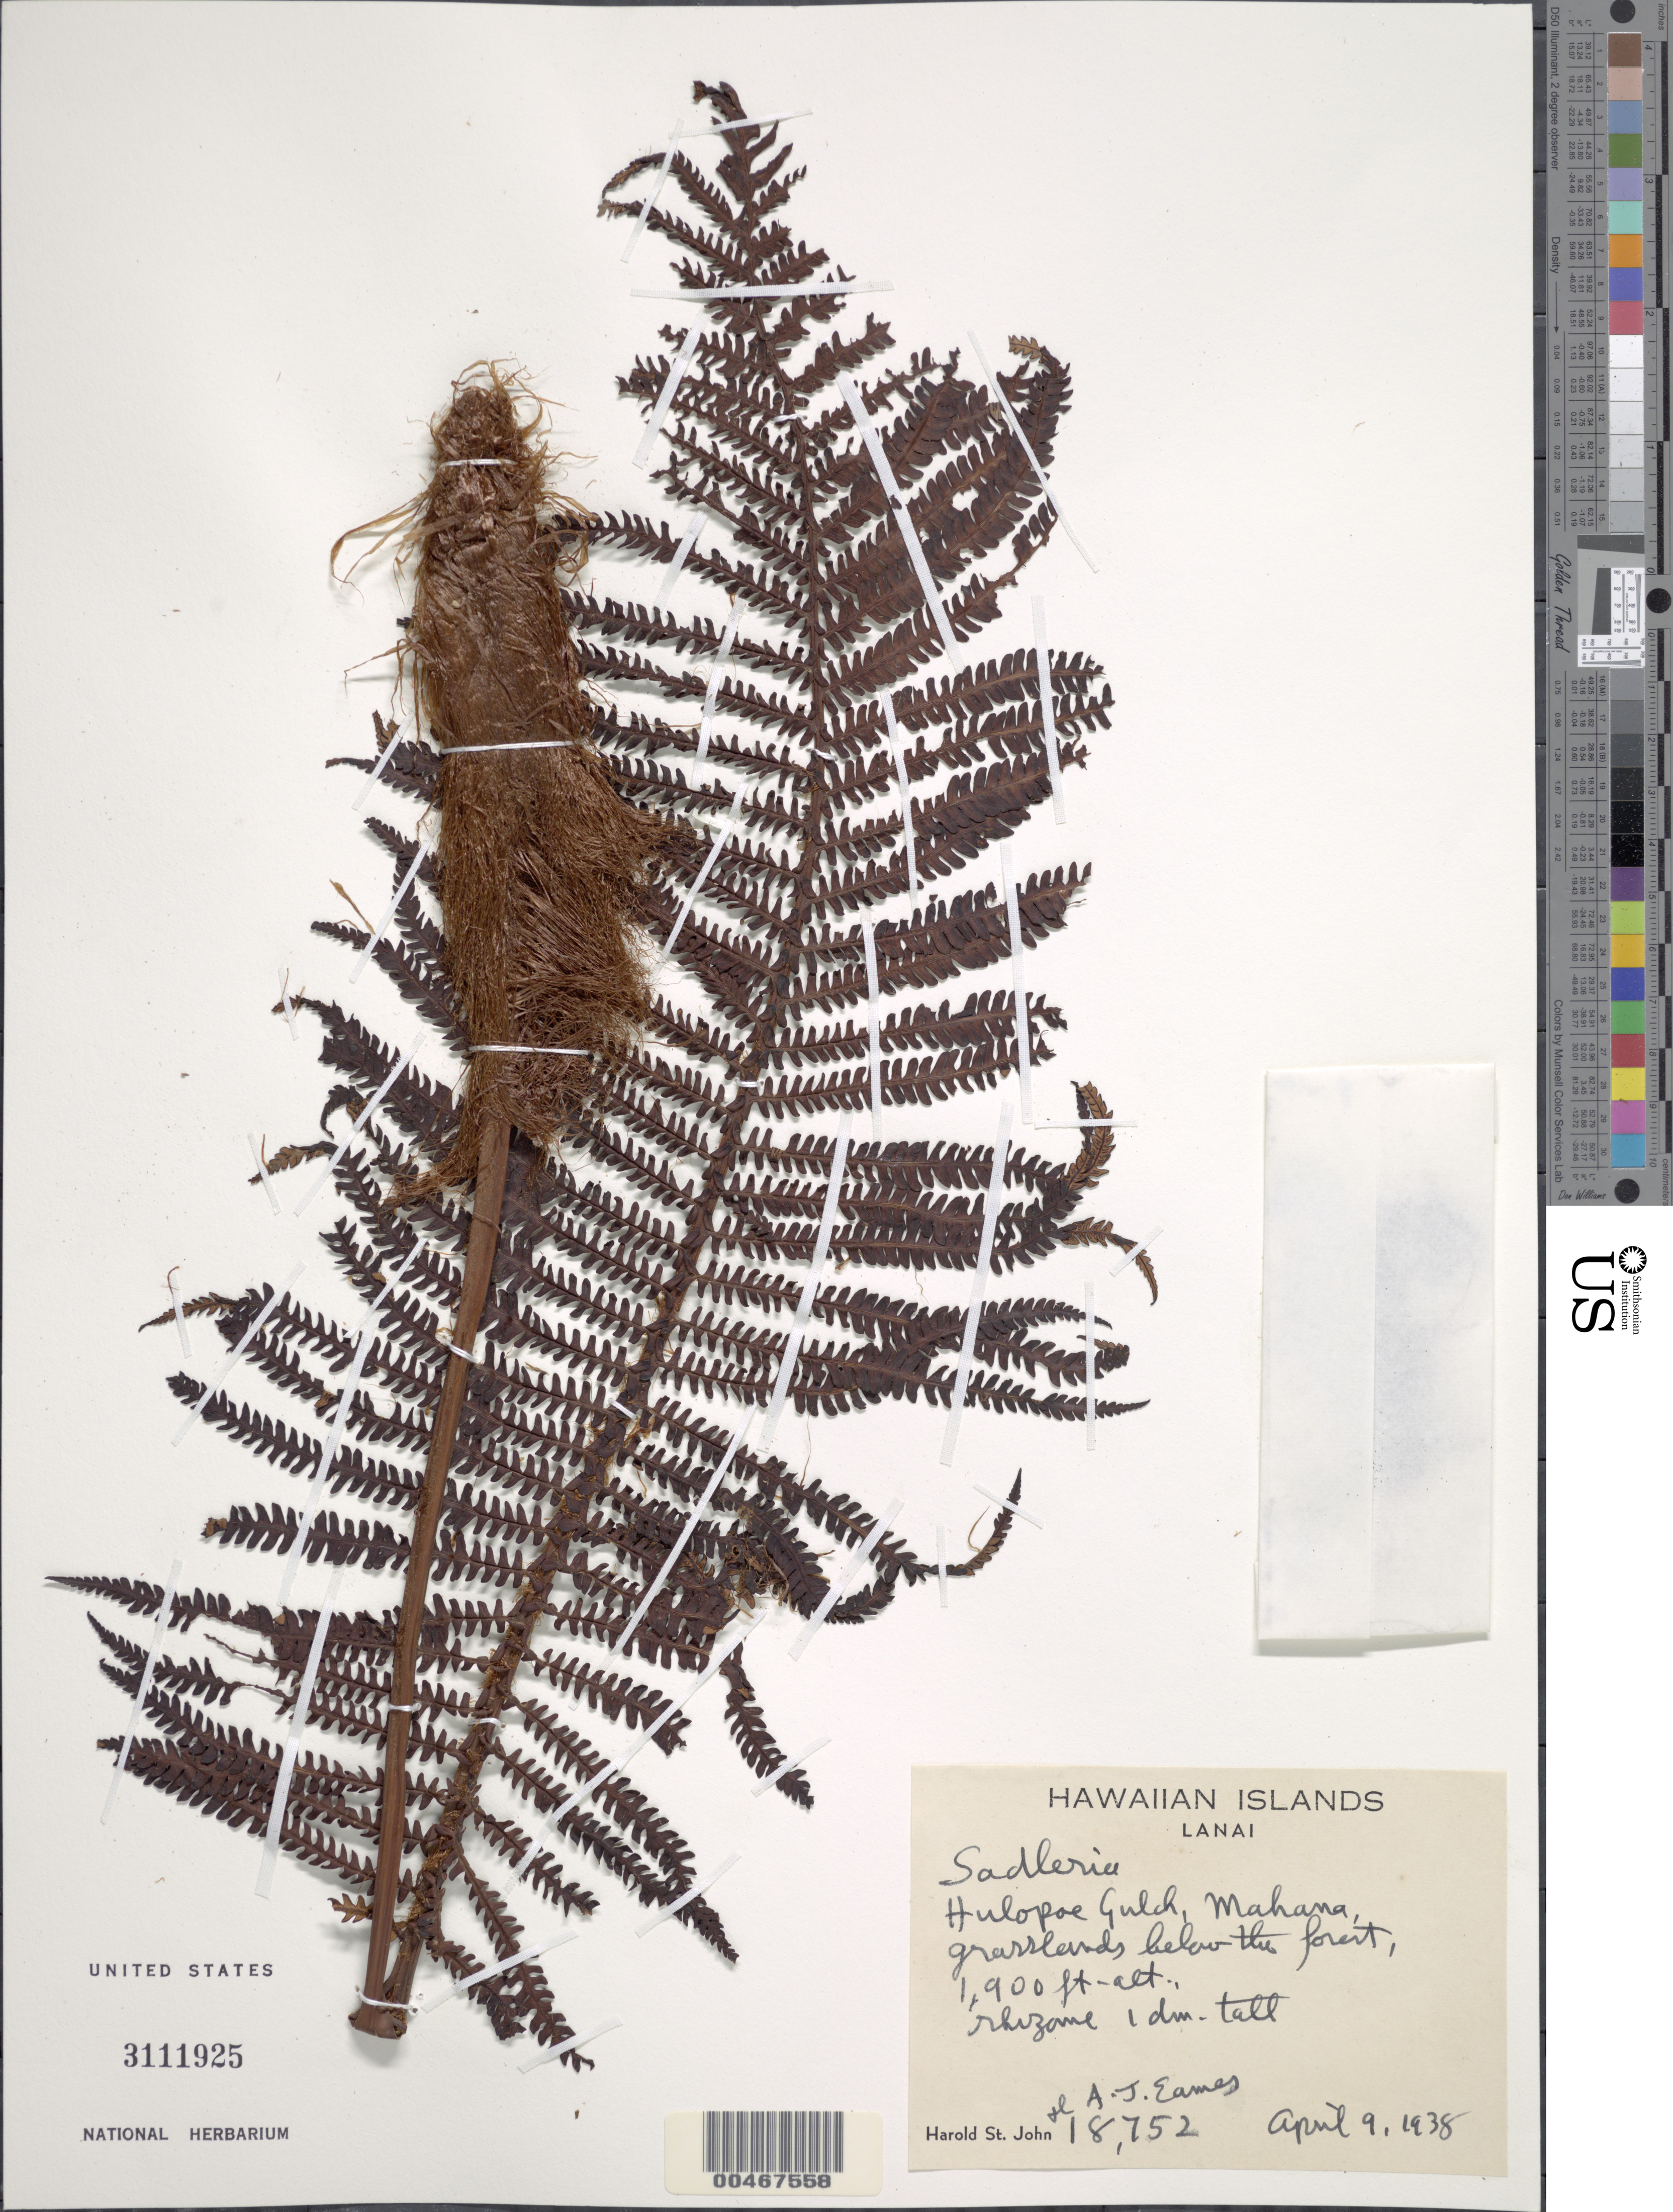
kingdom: Plantae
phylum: Tracheophyta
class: Polypodiopsida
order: Polypodiales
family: Blechnaceae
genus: Sadleria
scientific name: Sadleria cyatheoides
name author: Kaulf.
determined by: Kennedy, B.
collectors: H. St. John & A. J. Eames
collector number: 18752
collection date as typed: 9 Apr 1938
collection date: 1938-04-09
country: United States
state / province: Hawaii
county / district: Maui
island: Lana'i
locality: Hulopoe Gulch, Mahana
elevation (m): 579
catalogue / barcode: US 3111925